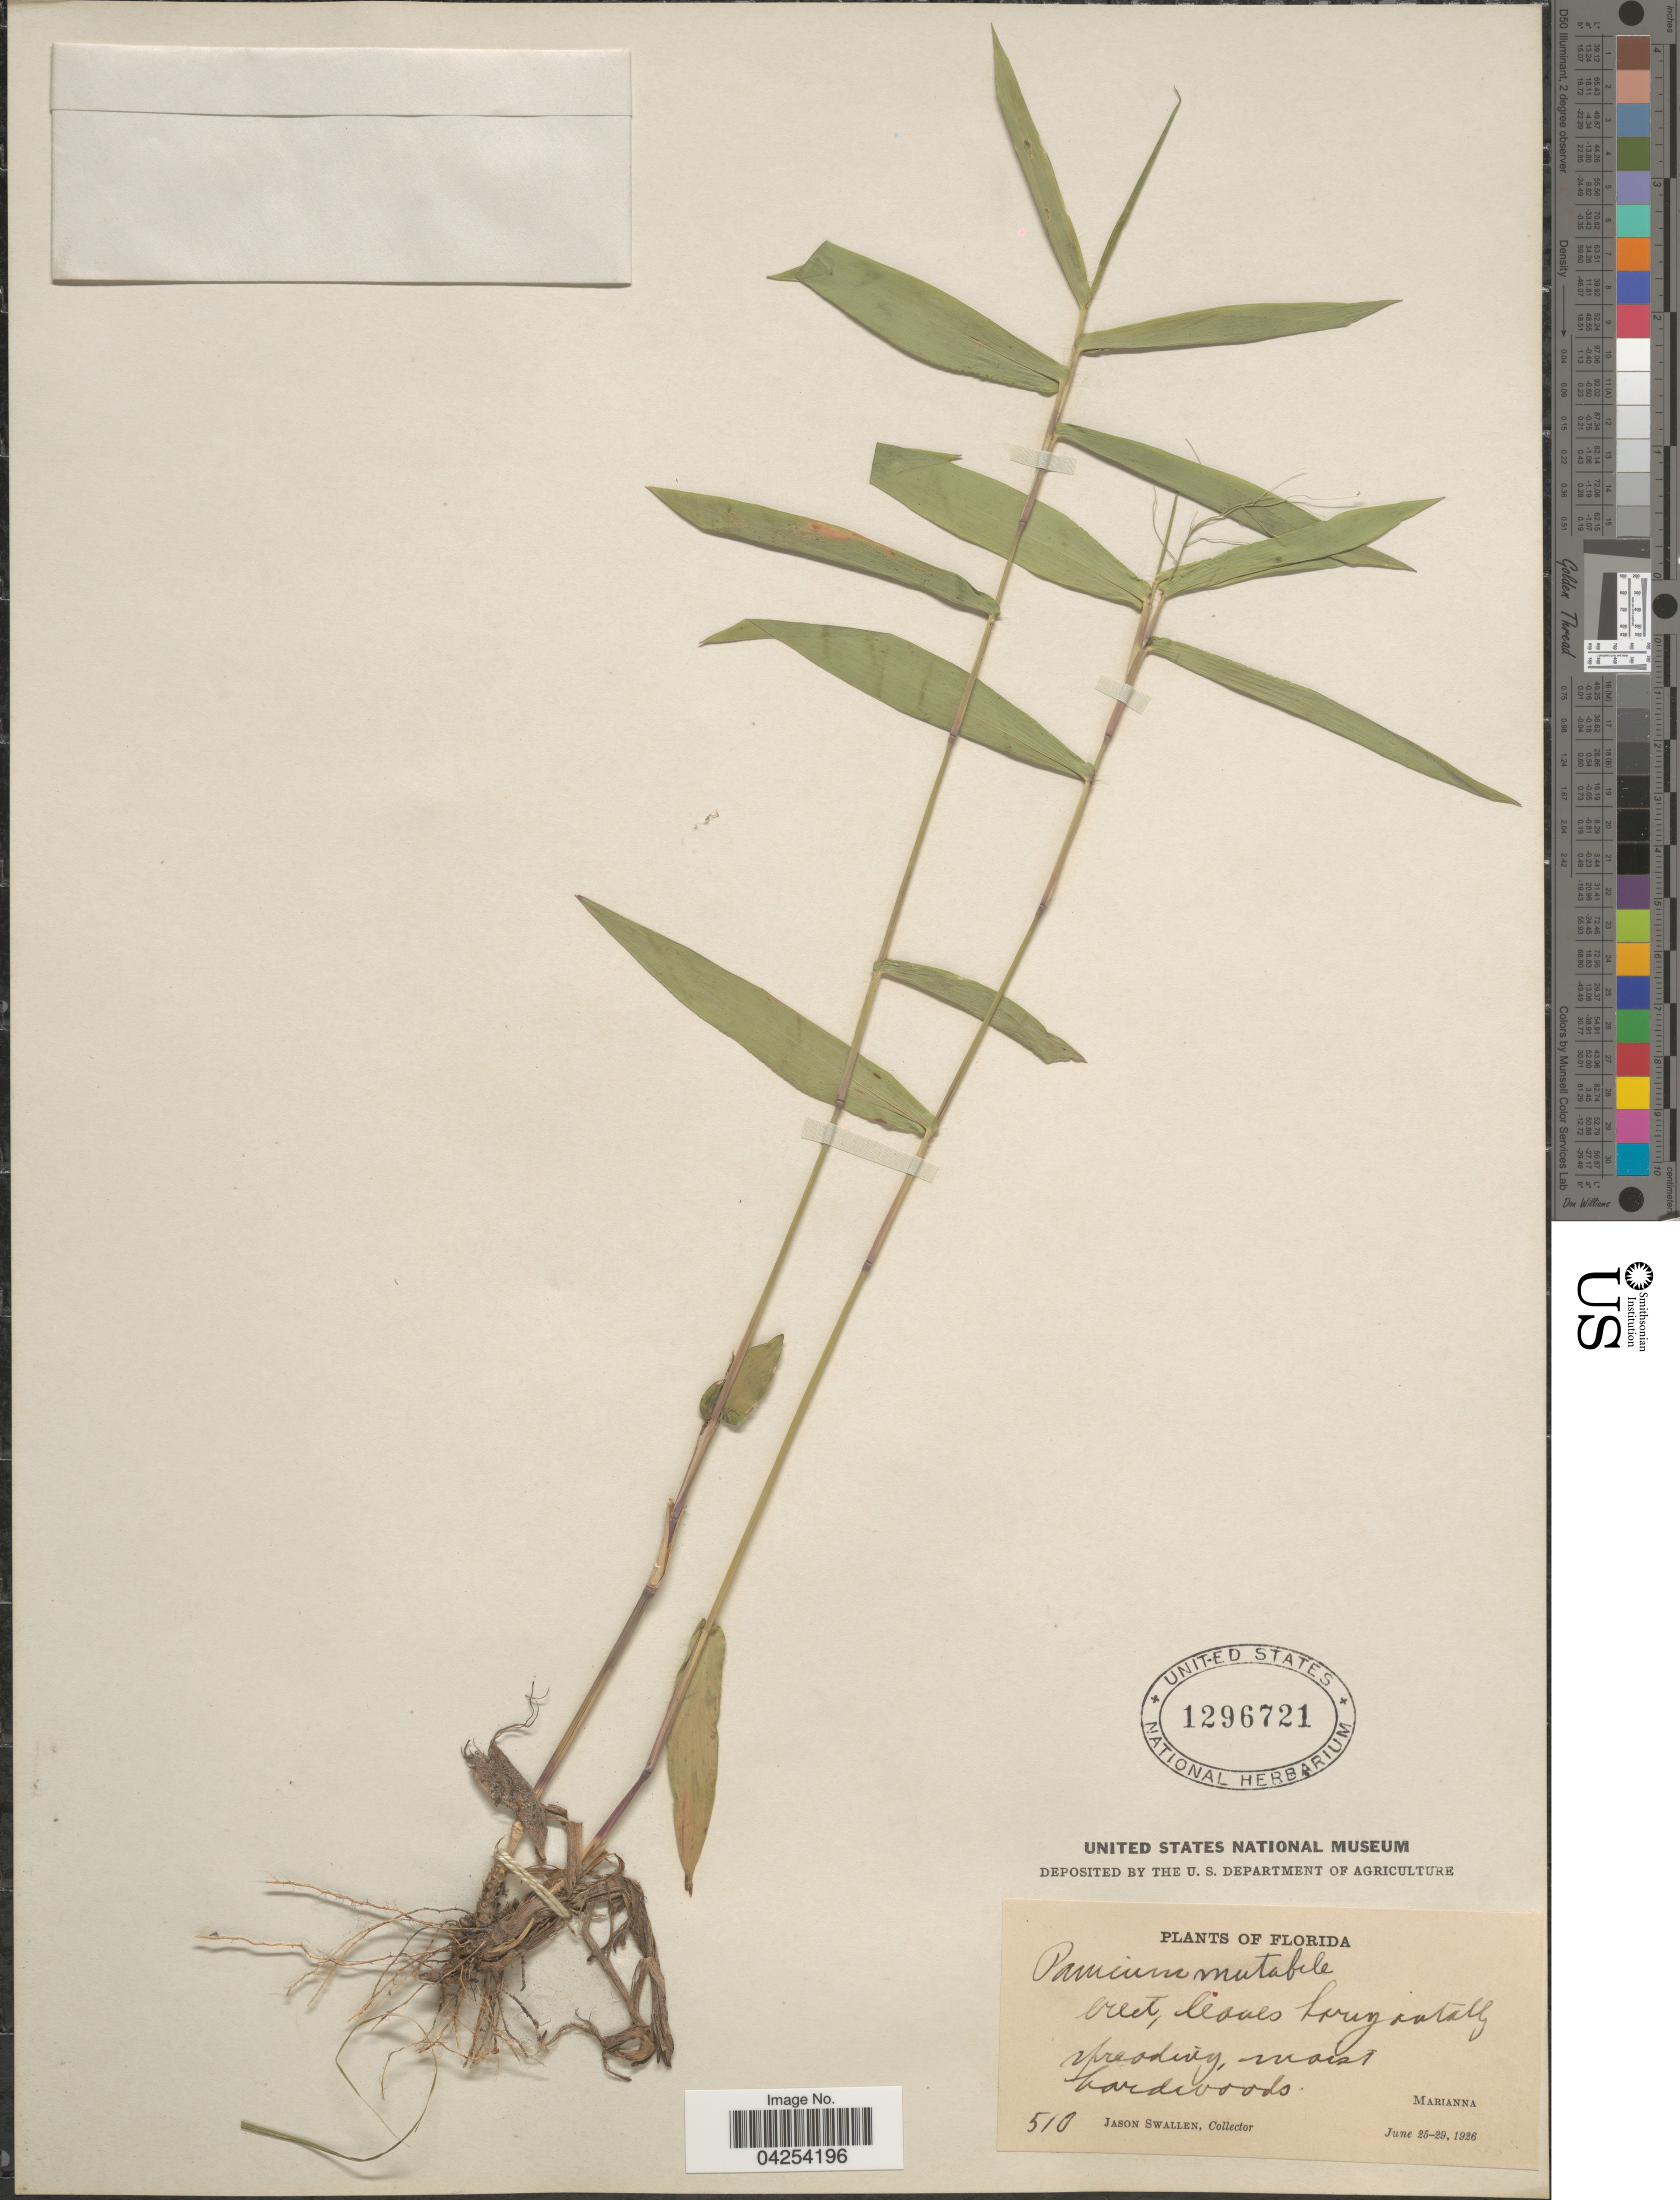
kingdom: Plantae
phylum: Tracheophyta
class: Liliopsida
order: Poales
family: Poaceae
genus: Dichanthelium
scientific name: Dichanthelium commutatum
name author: (Schult.) Gould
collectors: J. R. Swallen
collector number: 510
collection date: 1926-06-25/1926-06-29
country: United States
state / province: Florida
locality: Marianna.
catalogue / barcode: US 1296721